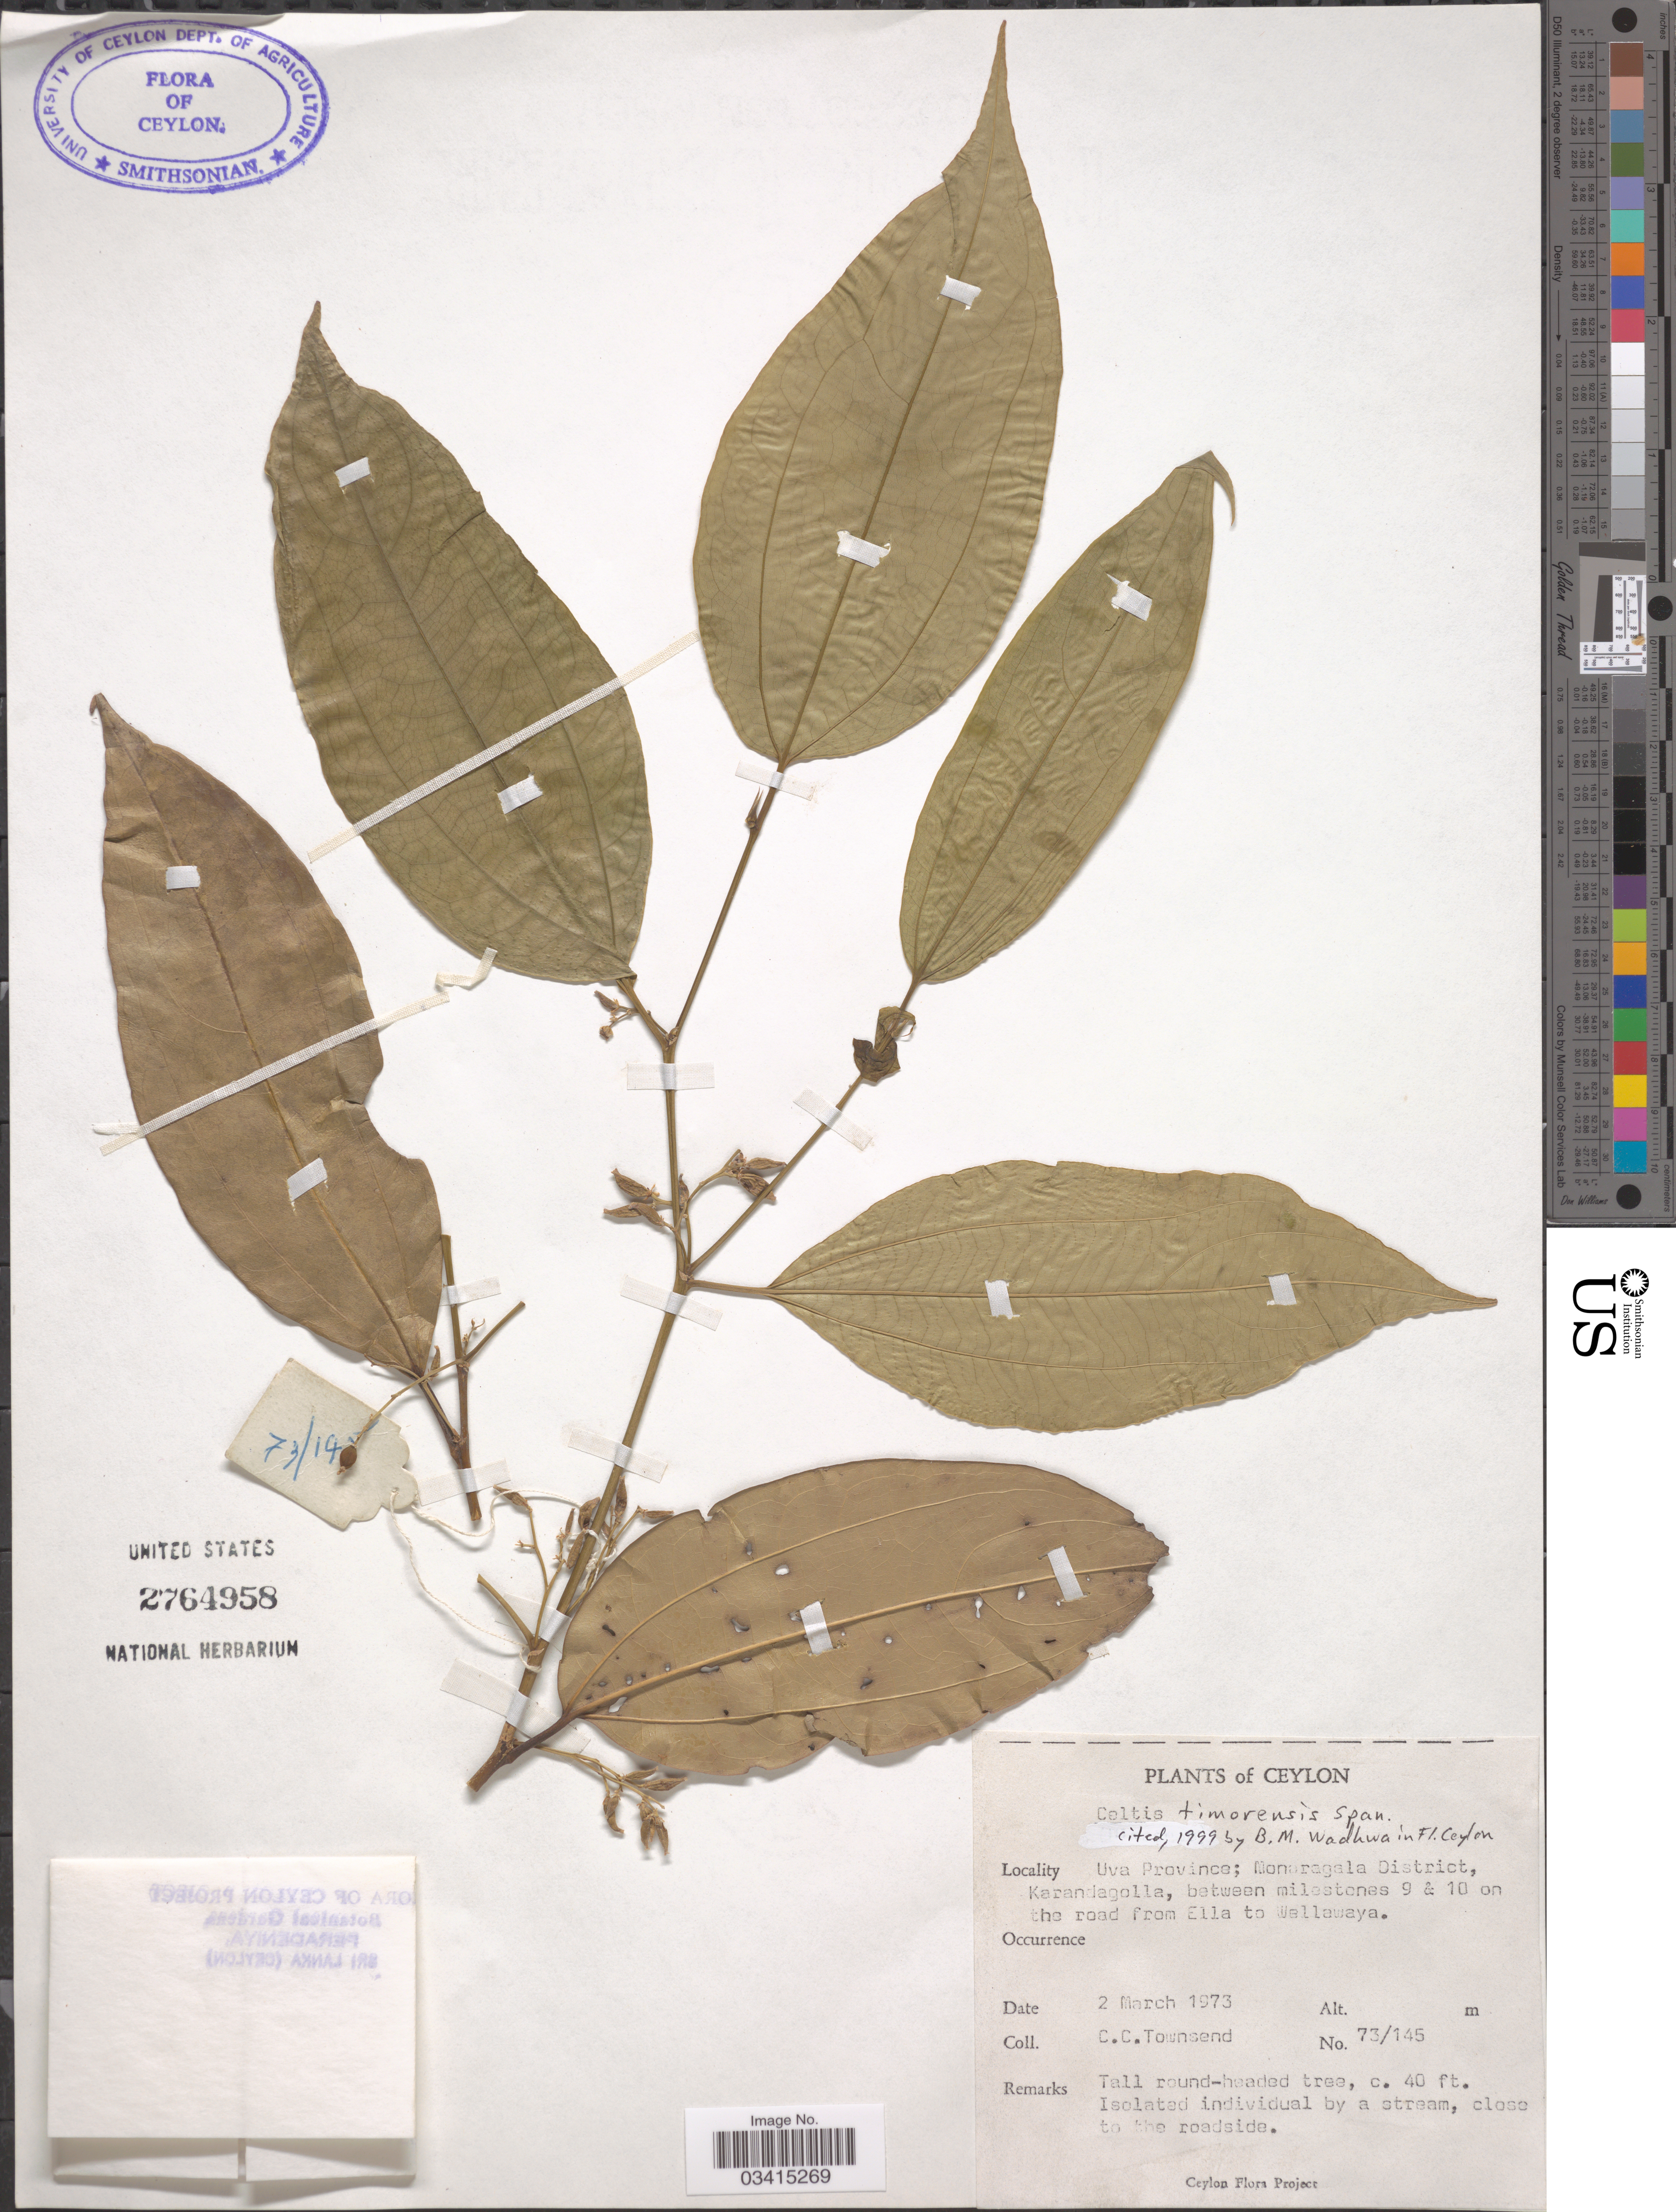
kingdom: Plantae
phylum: Tracheophyta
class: Magnoliopsida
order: Rosales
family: Cannabaceae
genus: Celtis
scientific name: Celtis timorensis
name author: Spanoghe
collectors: C. C. Townsend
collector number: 73/145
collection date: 1973-03-02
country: Sri Lanka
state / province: Uva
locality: Ceylon. Monaragala District, Karandagolla, between milestones 9 & 10 on the road from Ella to Wellawaya.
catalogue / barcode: US 2764958